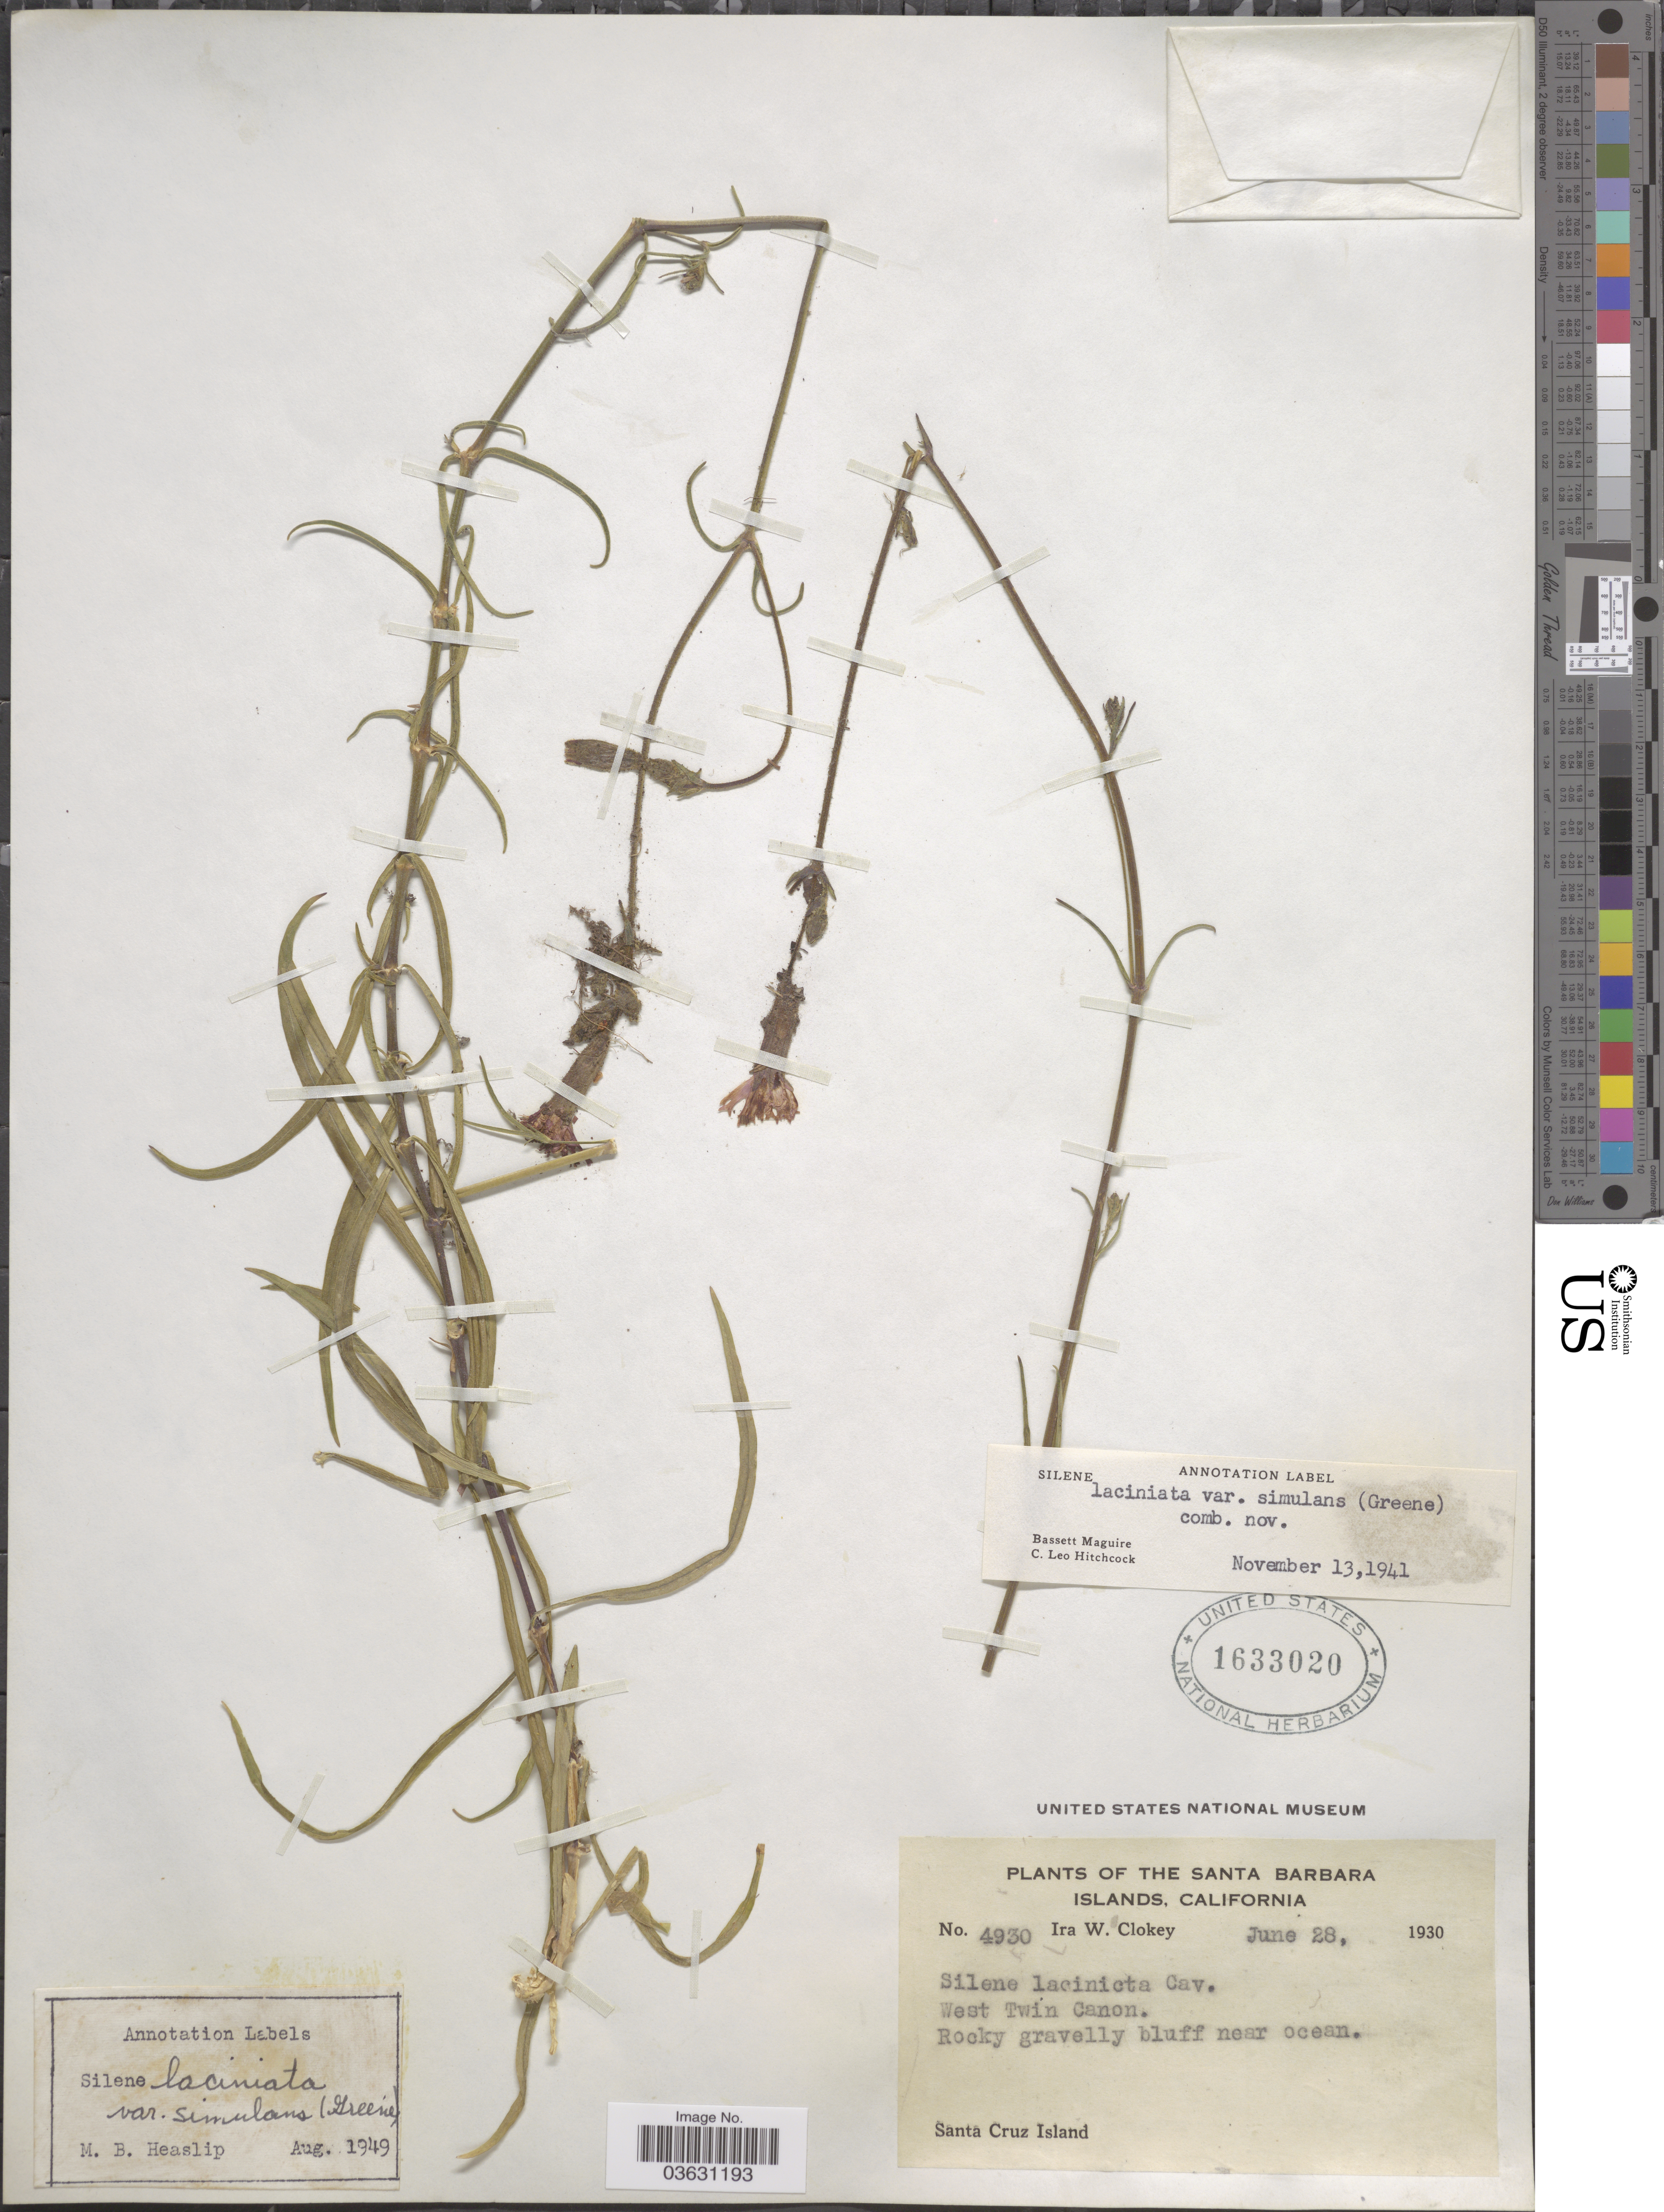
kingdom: Plantae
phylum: Tracheophyta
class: Magnoliopsida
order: Caryophyllales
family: Caryophyllaceae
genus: Silene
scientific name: Silene laciniata var. simulans (Greene) C.L. Hitchc. & Maguire comb. nov. ined.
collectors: I. W. Clokey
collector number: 4930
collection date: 1930-06-28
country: United States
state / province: California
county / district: Santa Barbara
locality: The Santa Barbara Islands. West Twin Canon. Santa Cruz Island.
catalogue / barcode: US 1633020